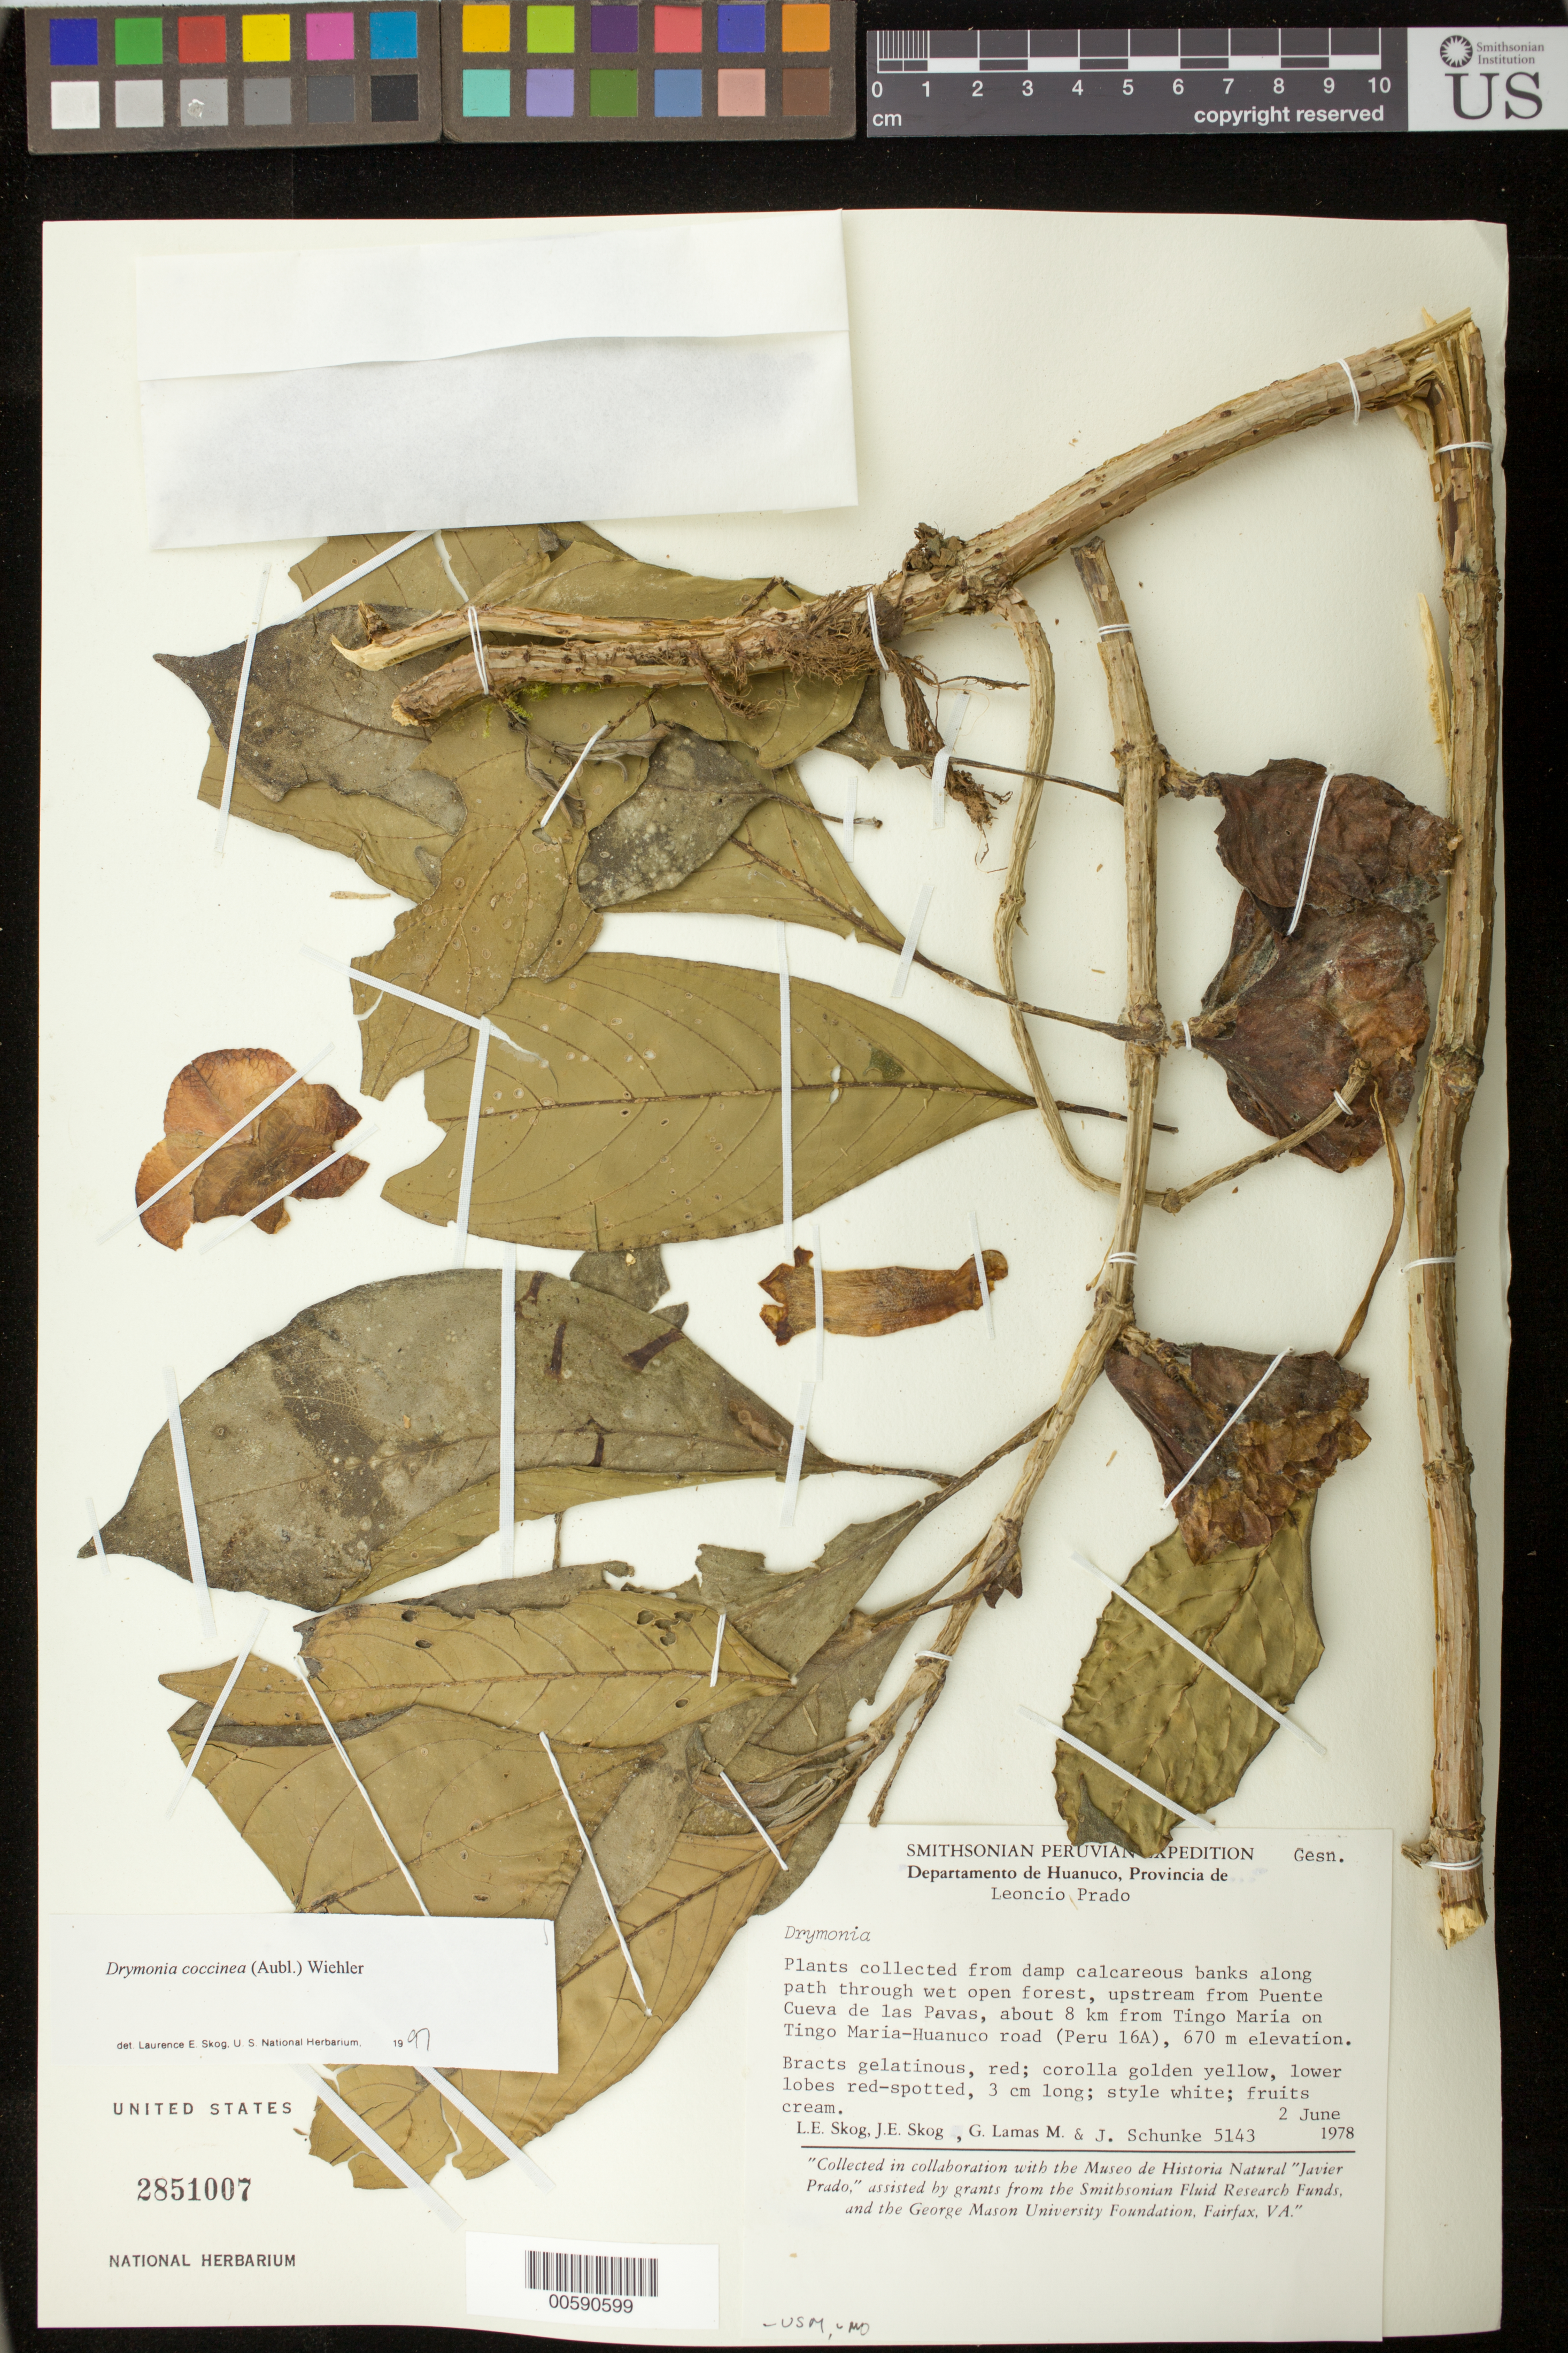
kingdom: Plantae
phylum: Tracheophyta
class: Magnoliopsida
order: Lamiales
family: Gesneriaceae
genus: Drymonia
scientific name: Drymonia coccinea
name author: (Aubl.) Wiehler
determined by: Skog, Laurence E.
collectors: L. E. Skog, J. E. Skog, G. Lamas M. & J. Schunke Vigo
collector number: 5143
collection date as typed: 02 Jun 1978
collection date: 1978-06-02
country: Peru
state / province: Huánuco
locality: Prov. Leoncio Prado, upstream from Puente Cueva de las Pavas, about 8 km from Tingo Maria on Tingo Maria - Huanuco road (Peru 16A)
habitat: Damp calcareous banks along path through wet open forest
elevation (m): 670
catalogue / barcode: US 2851007